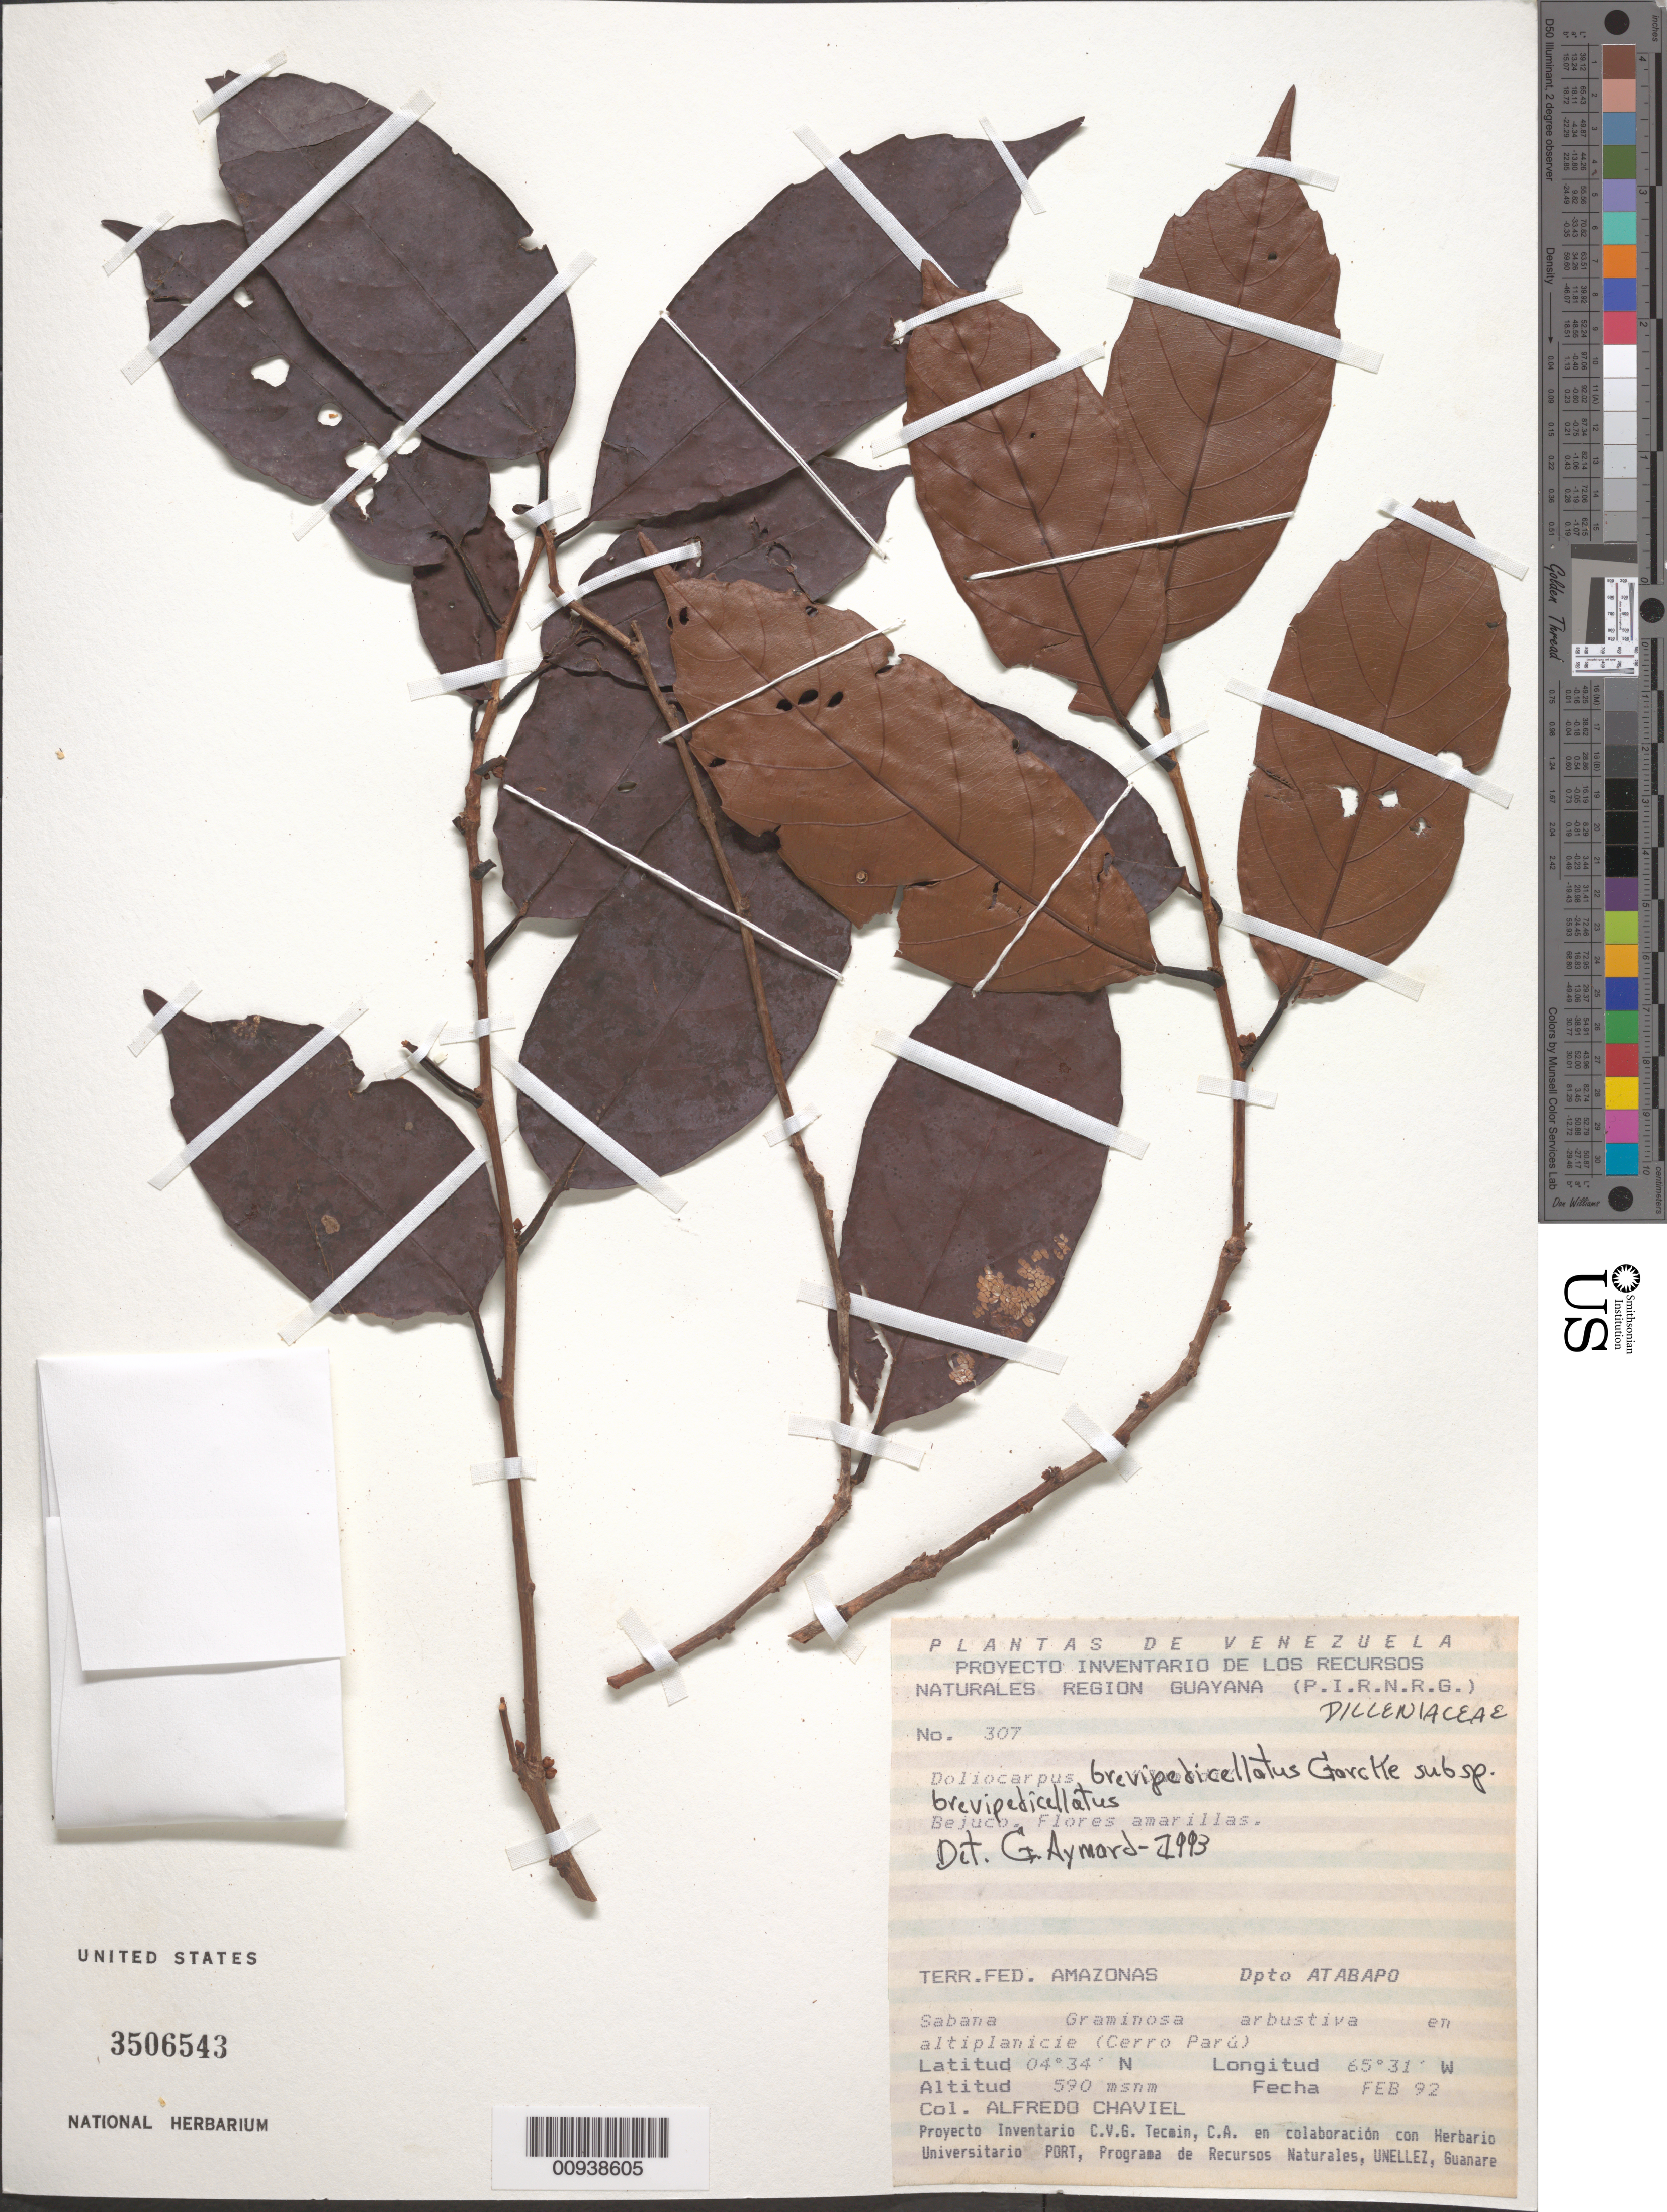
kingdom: Plantae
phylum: Tracheophyta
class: Magnoliopsida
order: Dilleniales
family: Dilleniaceae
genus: Doliocarpus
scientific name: Doliocarpus brevipedicellatus subsp. brevipedicellatus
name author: Garcke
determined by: Aymard C., G. A., (PORT), Univ. Nac. Exp. de los Llanos Ezequiel Zamora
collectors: A. Chaviel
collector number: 307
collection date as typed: Feb-92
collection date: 1992-02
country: Venezuela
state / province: Amazonas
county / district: Atabapo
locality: Cerro Parú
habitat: Sabana graminosa arbustiva en altiplanicie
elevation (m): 590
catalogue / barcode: US 3506543